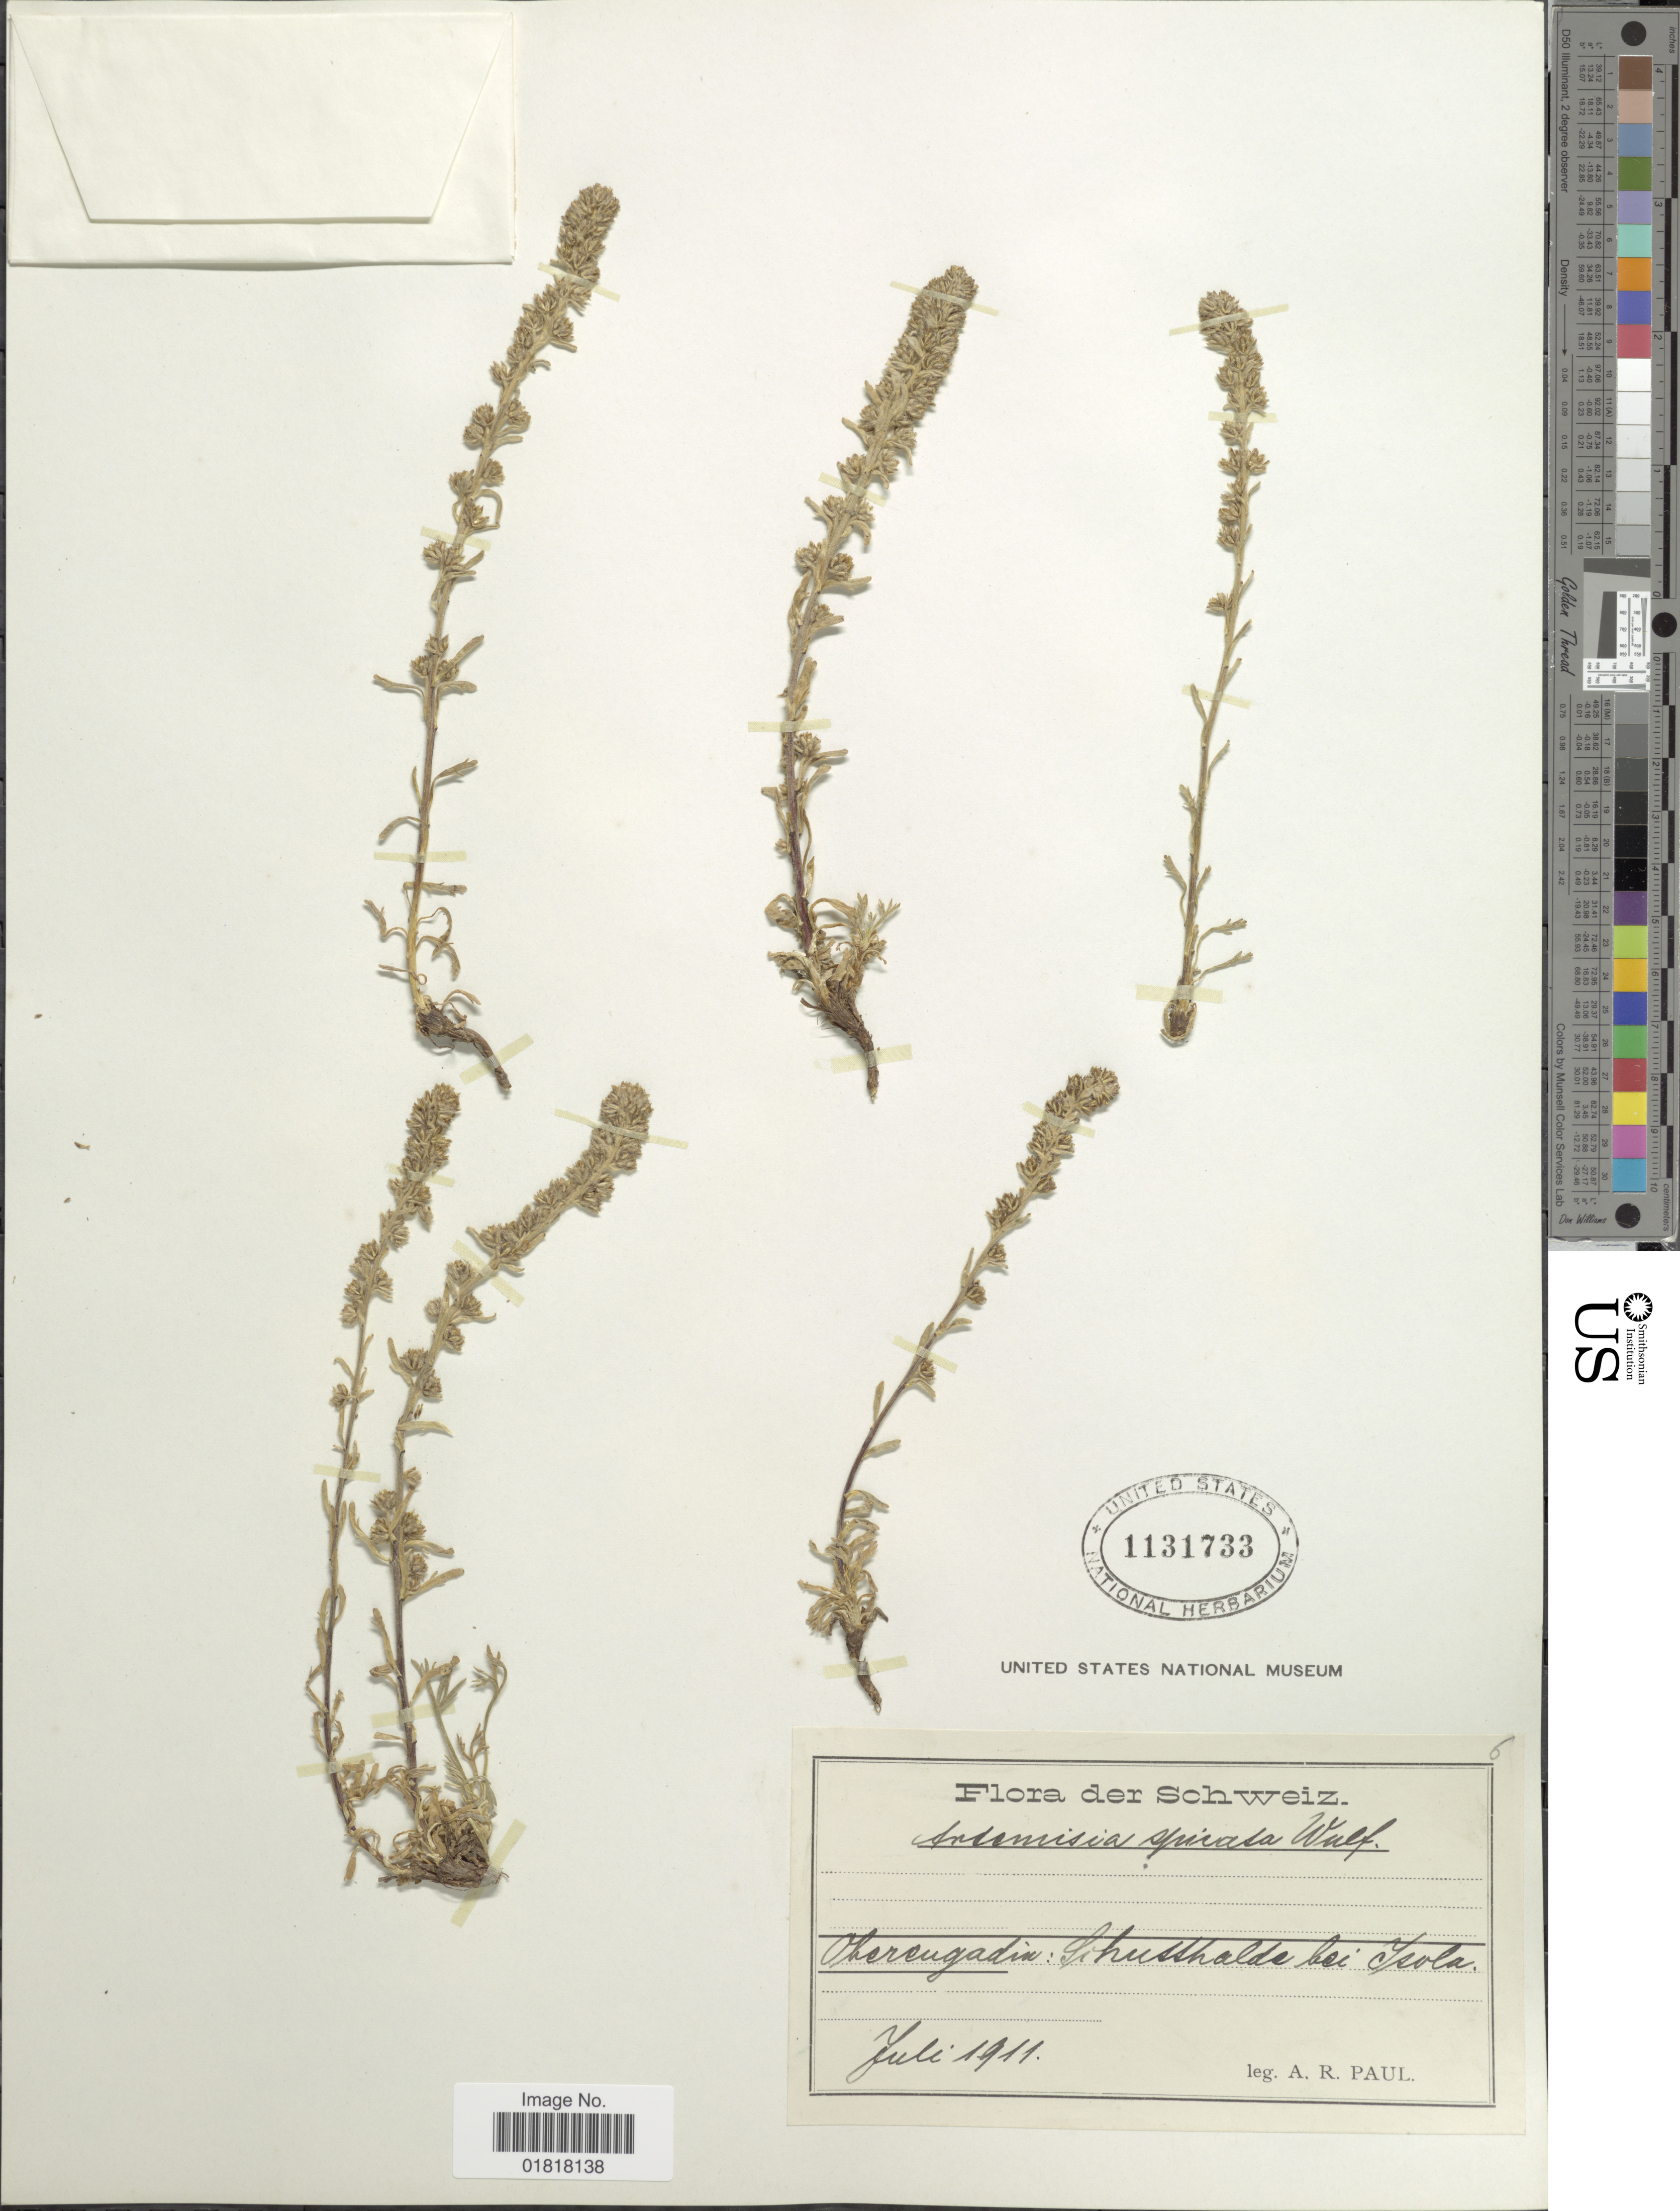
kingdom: Plantae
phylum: Tracheophyta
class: Magnoliopsida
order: Asterales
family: Asteraceae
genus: Artemisia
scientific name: Artemisia spicata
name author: (Baumg.) Wulfen ex Jacq.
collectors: A. Paul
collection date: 1911-07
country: Switzerland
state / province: Graubunden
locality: Oberengadin: Schosshalde bei Isola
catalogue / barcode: US 1131733